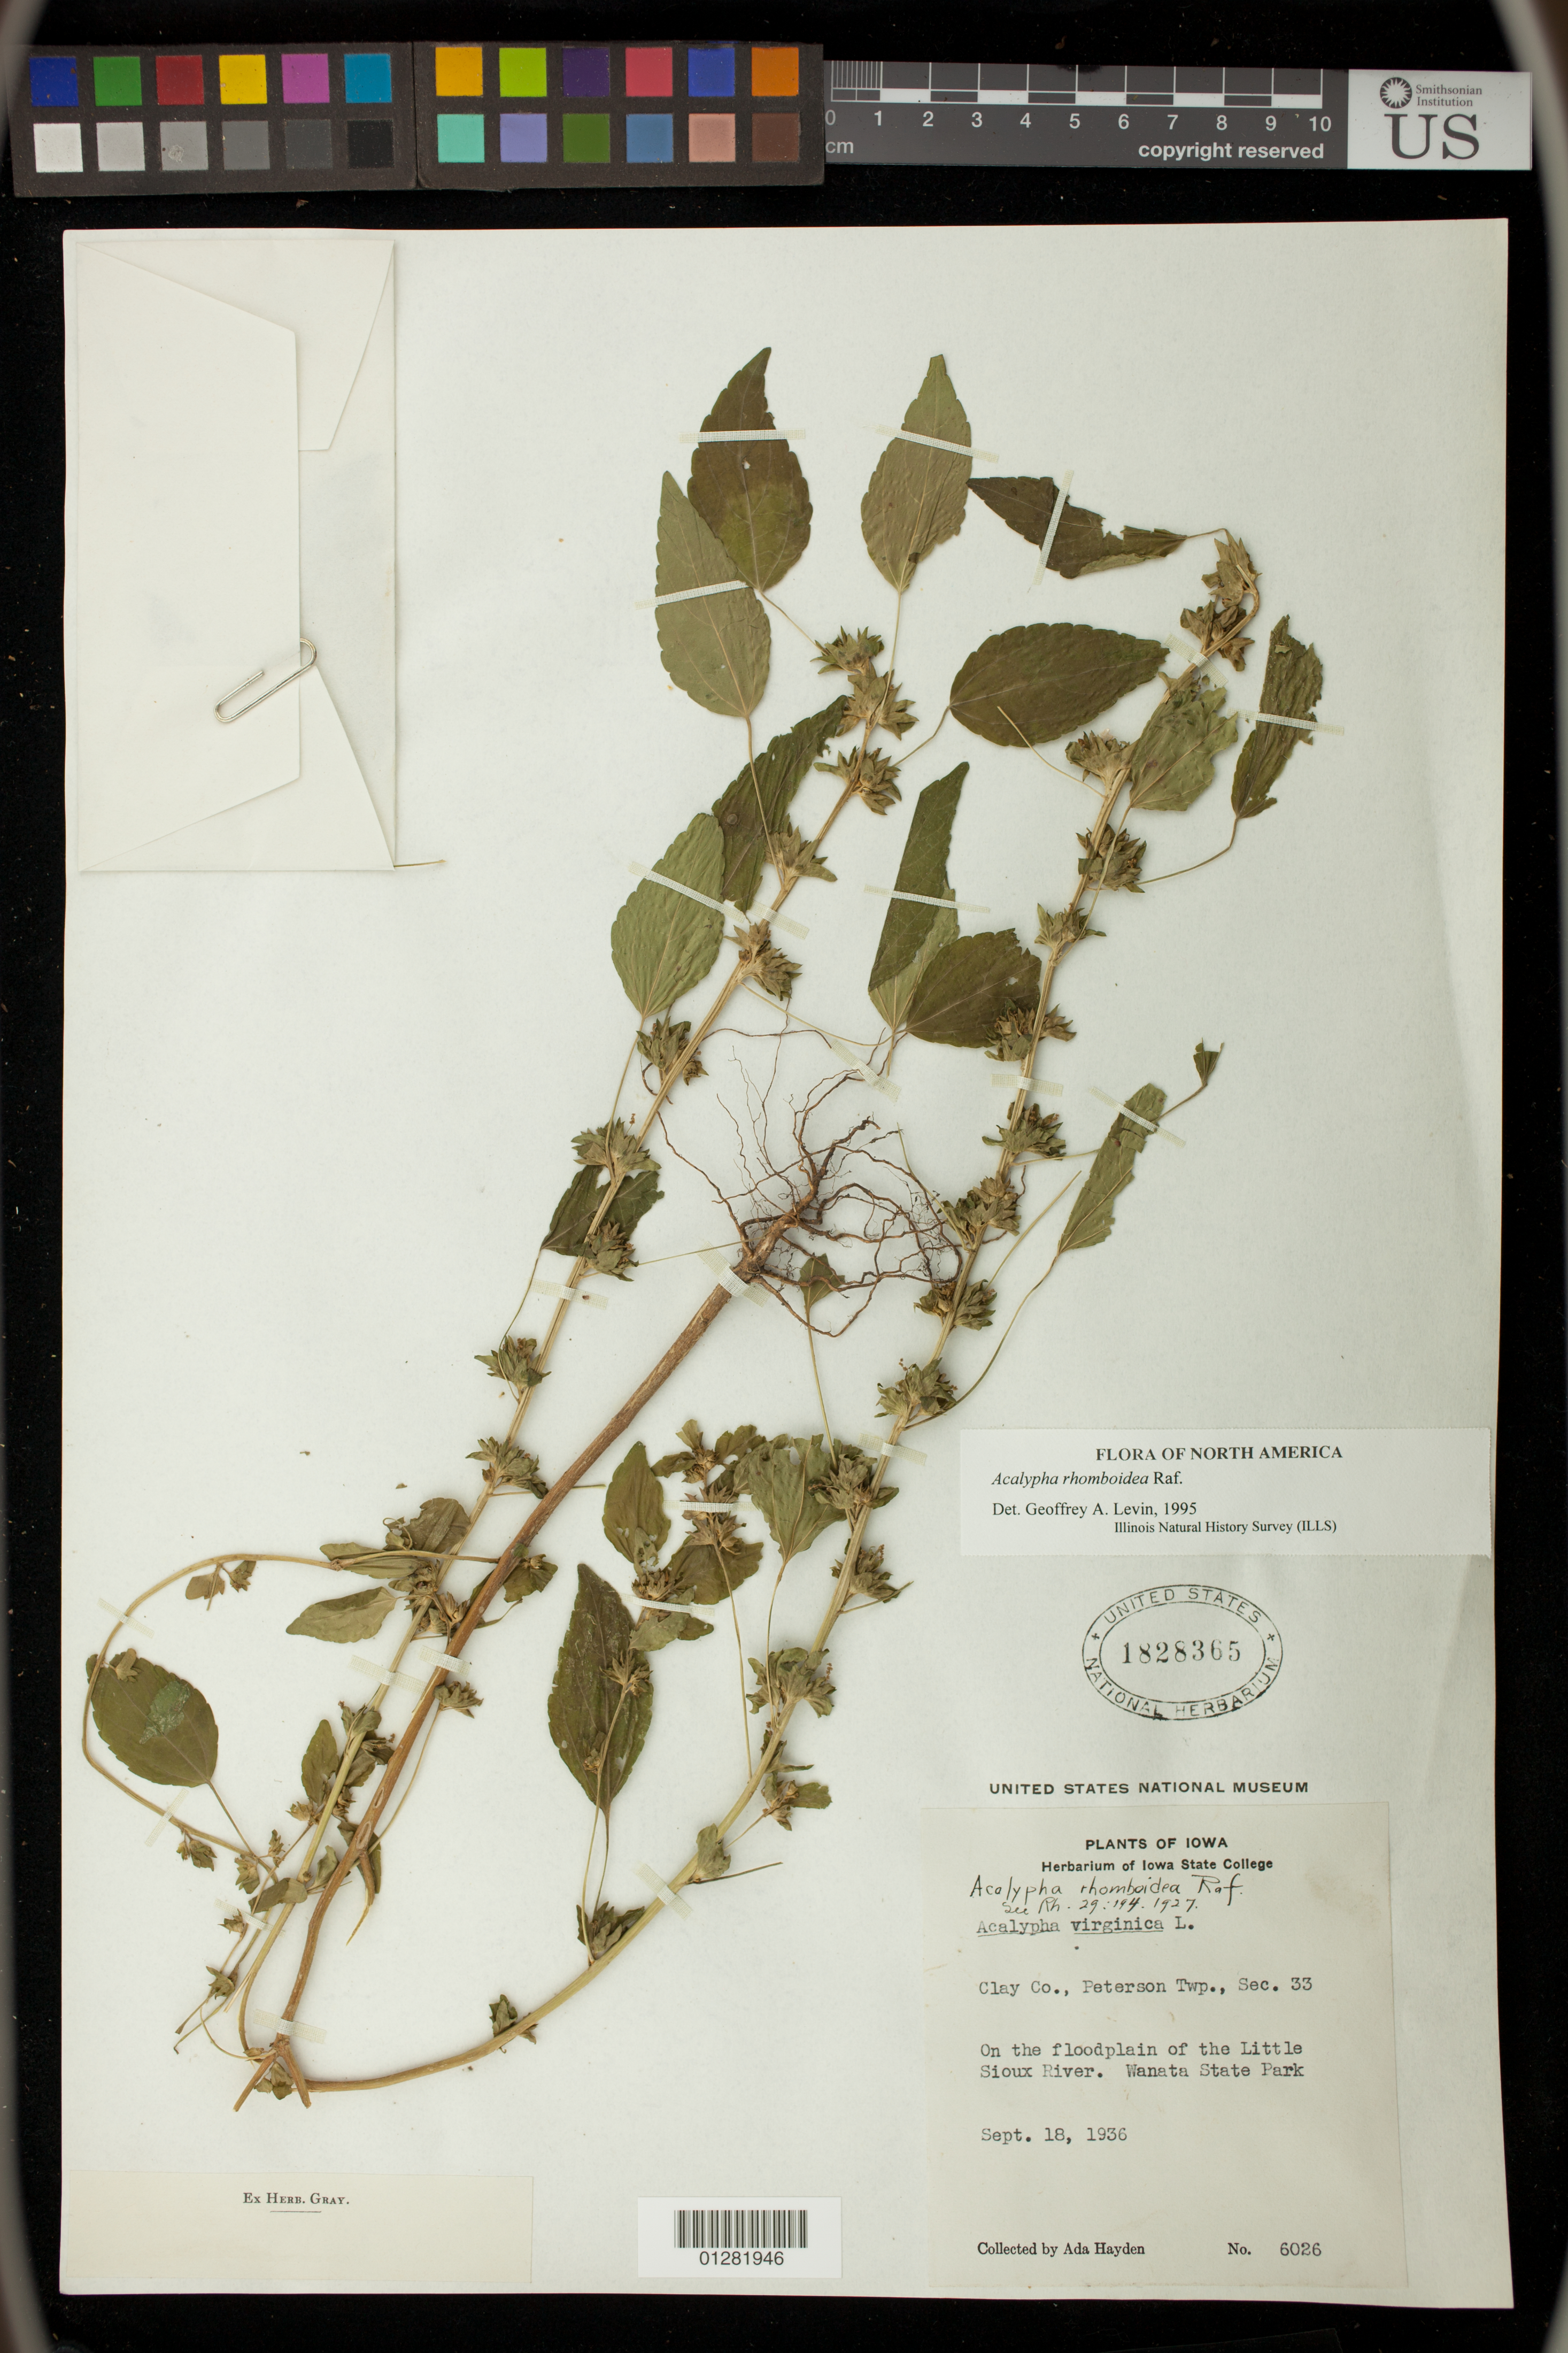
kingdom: Plantae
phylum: Tracheophyta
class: Magnoliopsida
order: Malpighiales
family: Euphorbiaceae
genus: Acalypha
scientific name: Acalypha rhomboidea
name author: Raf.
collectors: Ada Hayden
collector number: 6026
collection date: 1936-09-18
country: United States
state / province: Iowa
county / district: Clay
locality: Peterson Twp., Sec. 33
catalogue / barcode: US 1828365